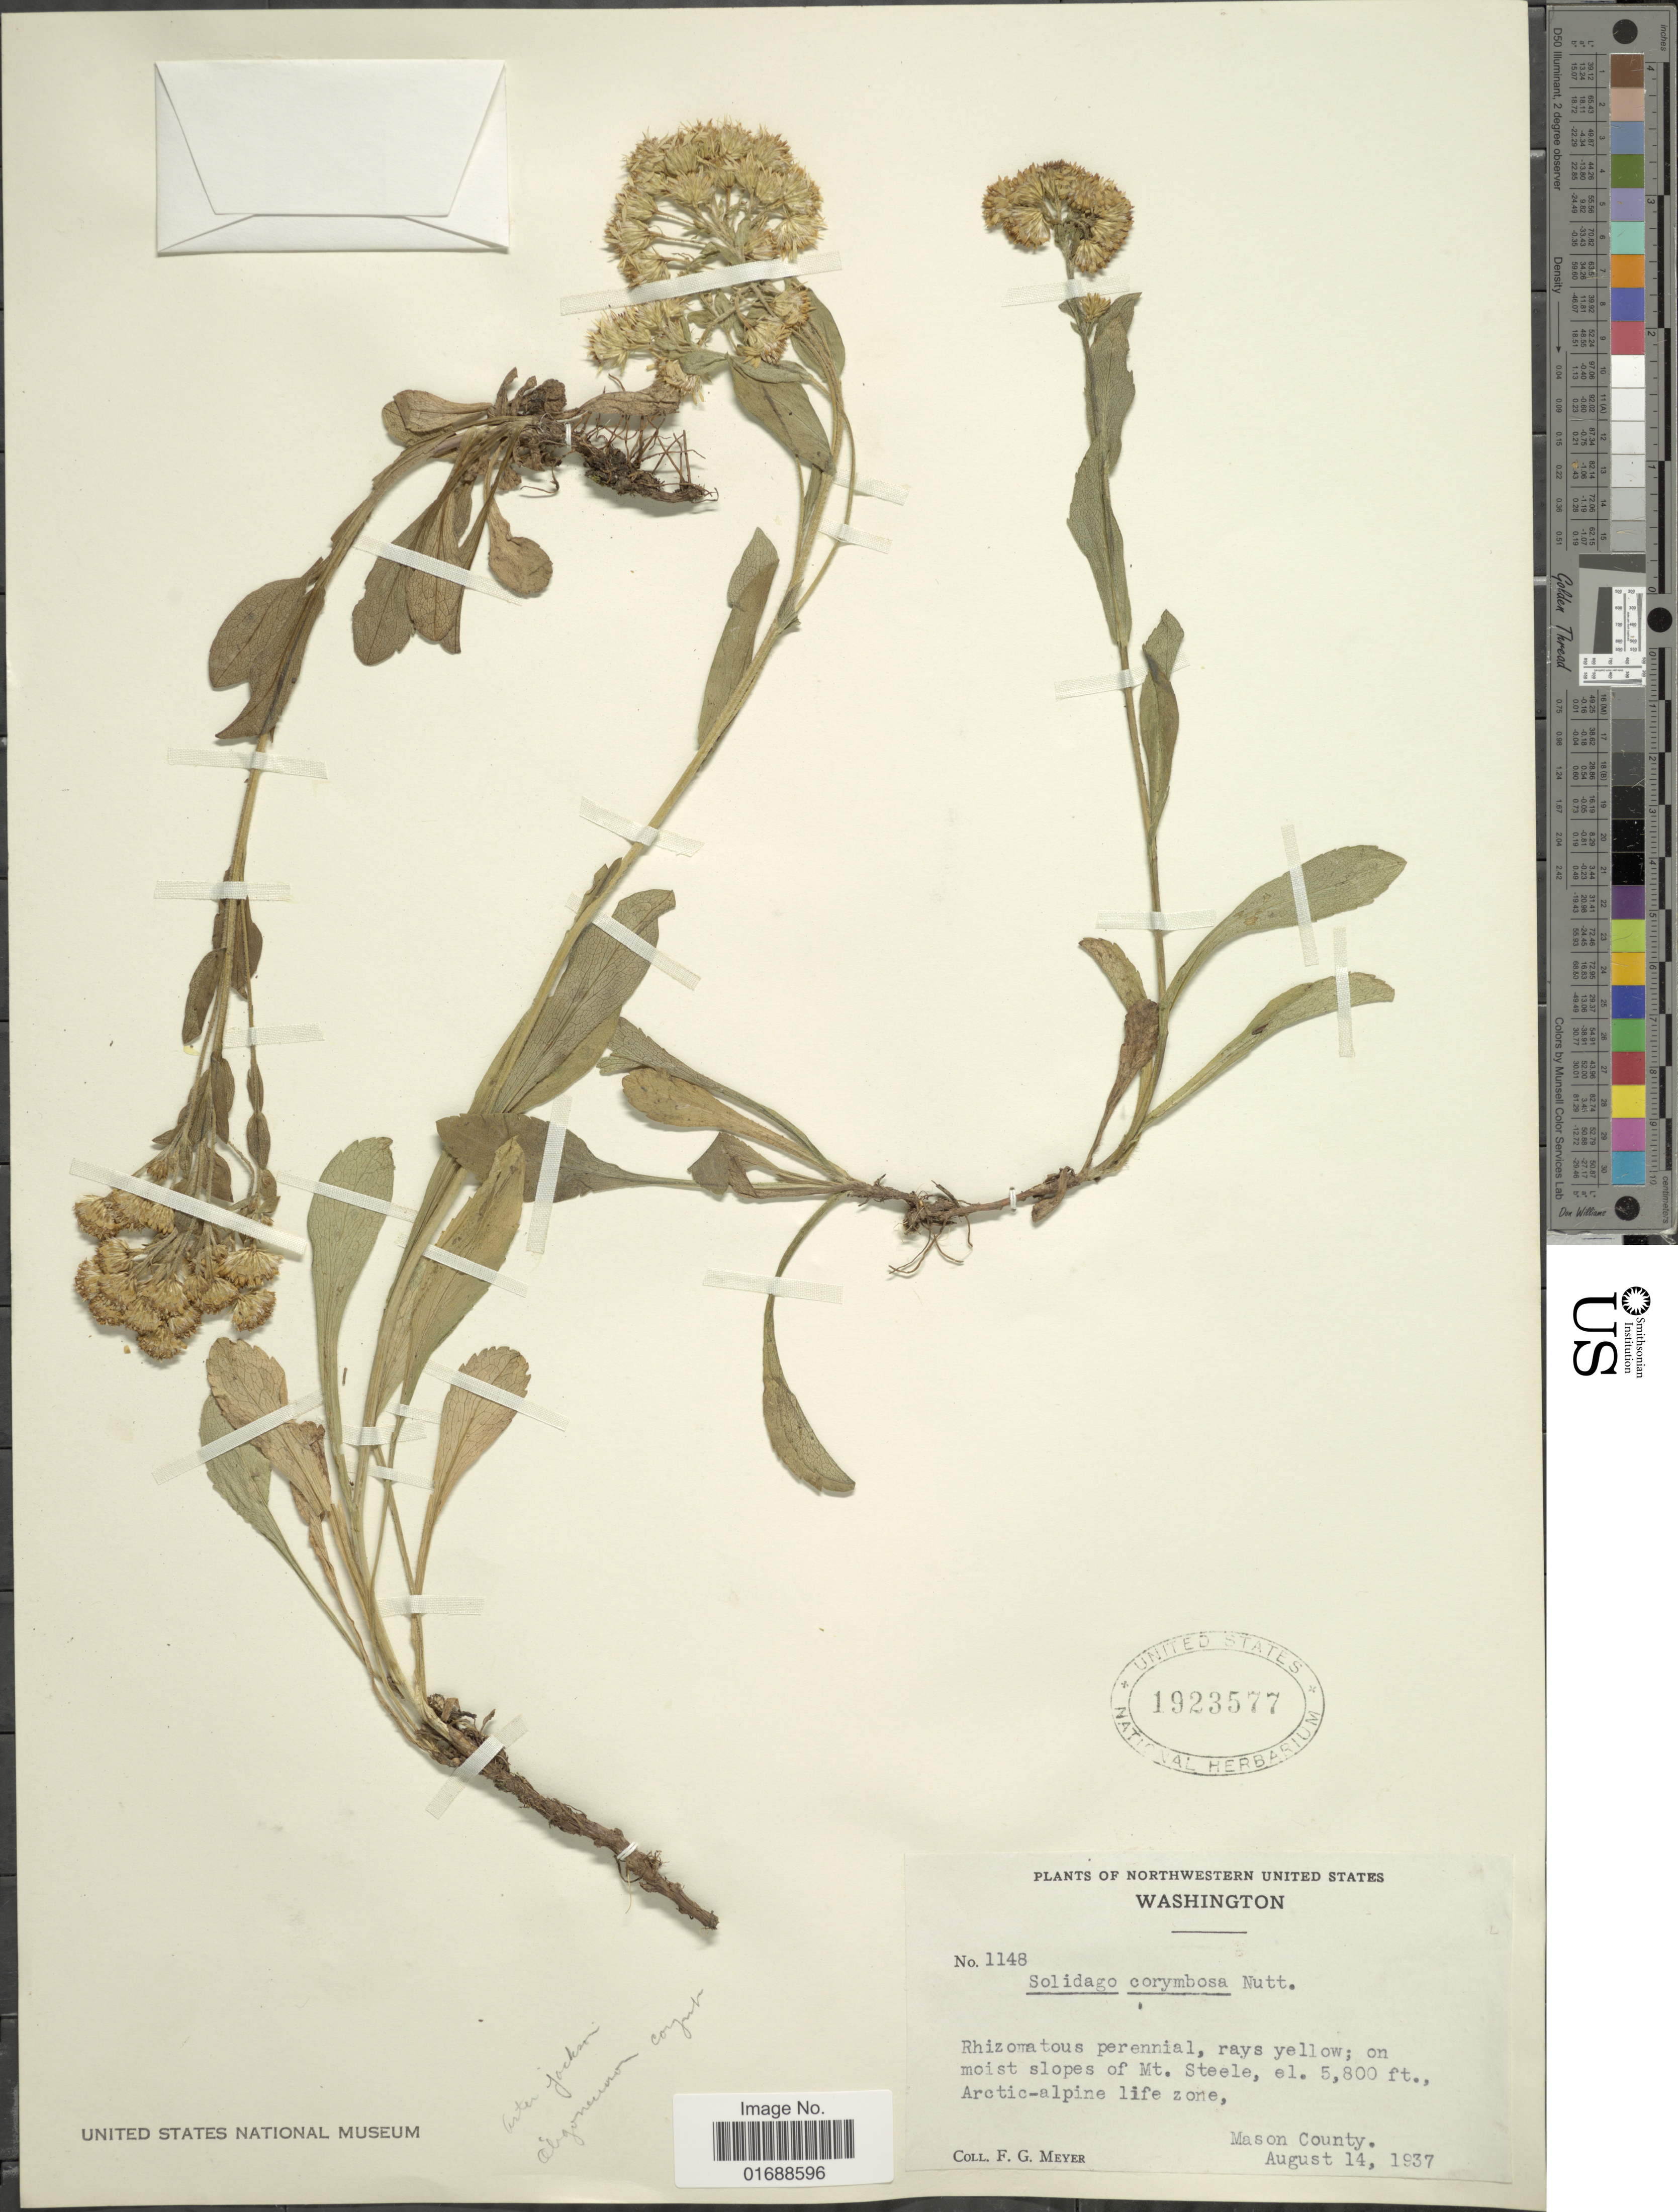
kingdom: Plantae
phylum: Tracheophyta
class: Magnoliopsida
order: Asterales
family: Asteraceae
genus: Solidago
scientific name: Solidago multiradiata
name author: Aiton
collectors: F. G. Meyer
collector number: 1148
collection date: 1937-08-14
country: United States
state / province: Washington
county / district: Mason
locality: Northwestern United States, on moist slopes of Mt. Steele, Arctic-alpine life zone, Mason County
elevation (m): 1768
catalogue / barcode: US 1923577